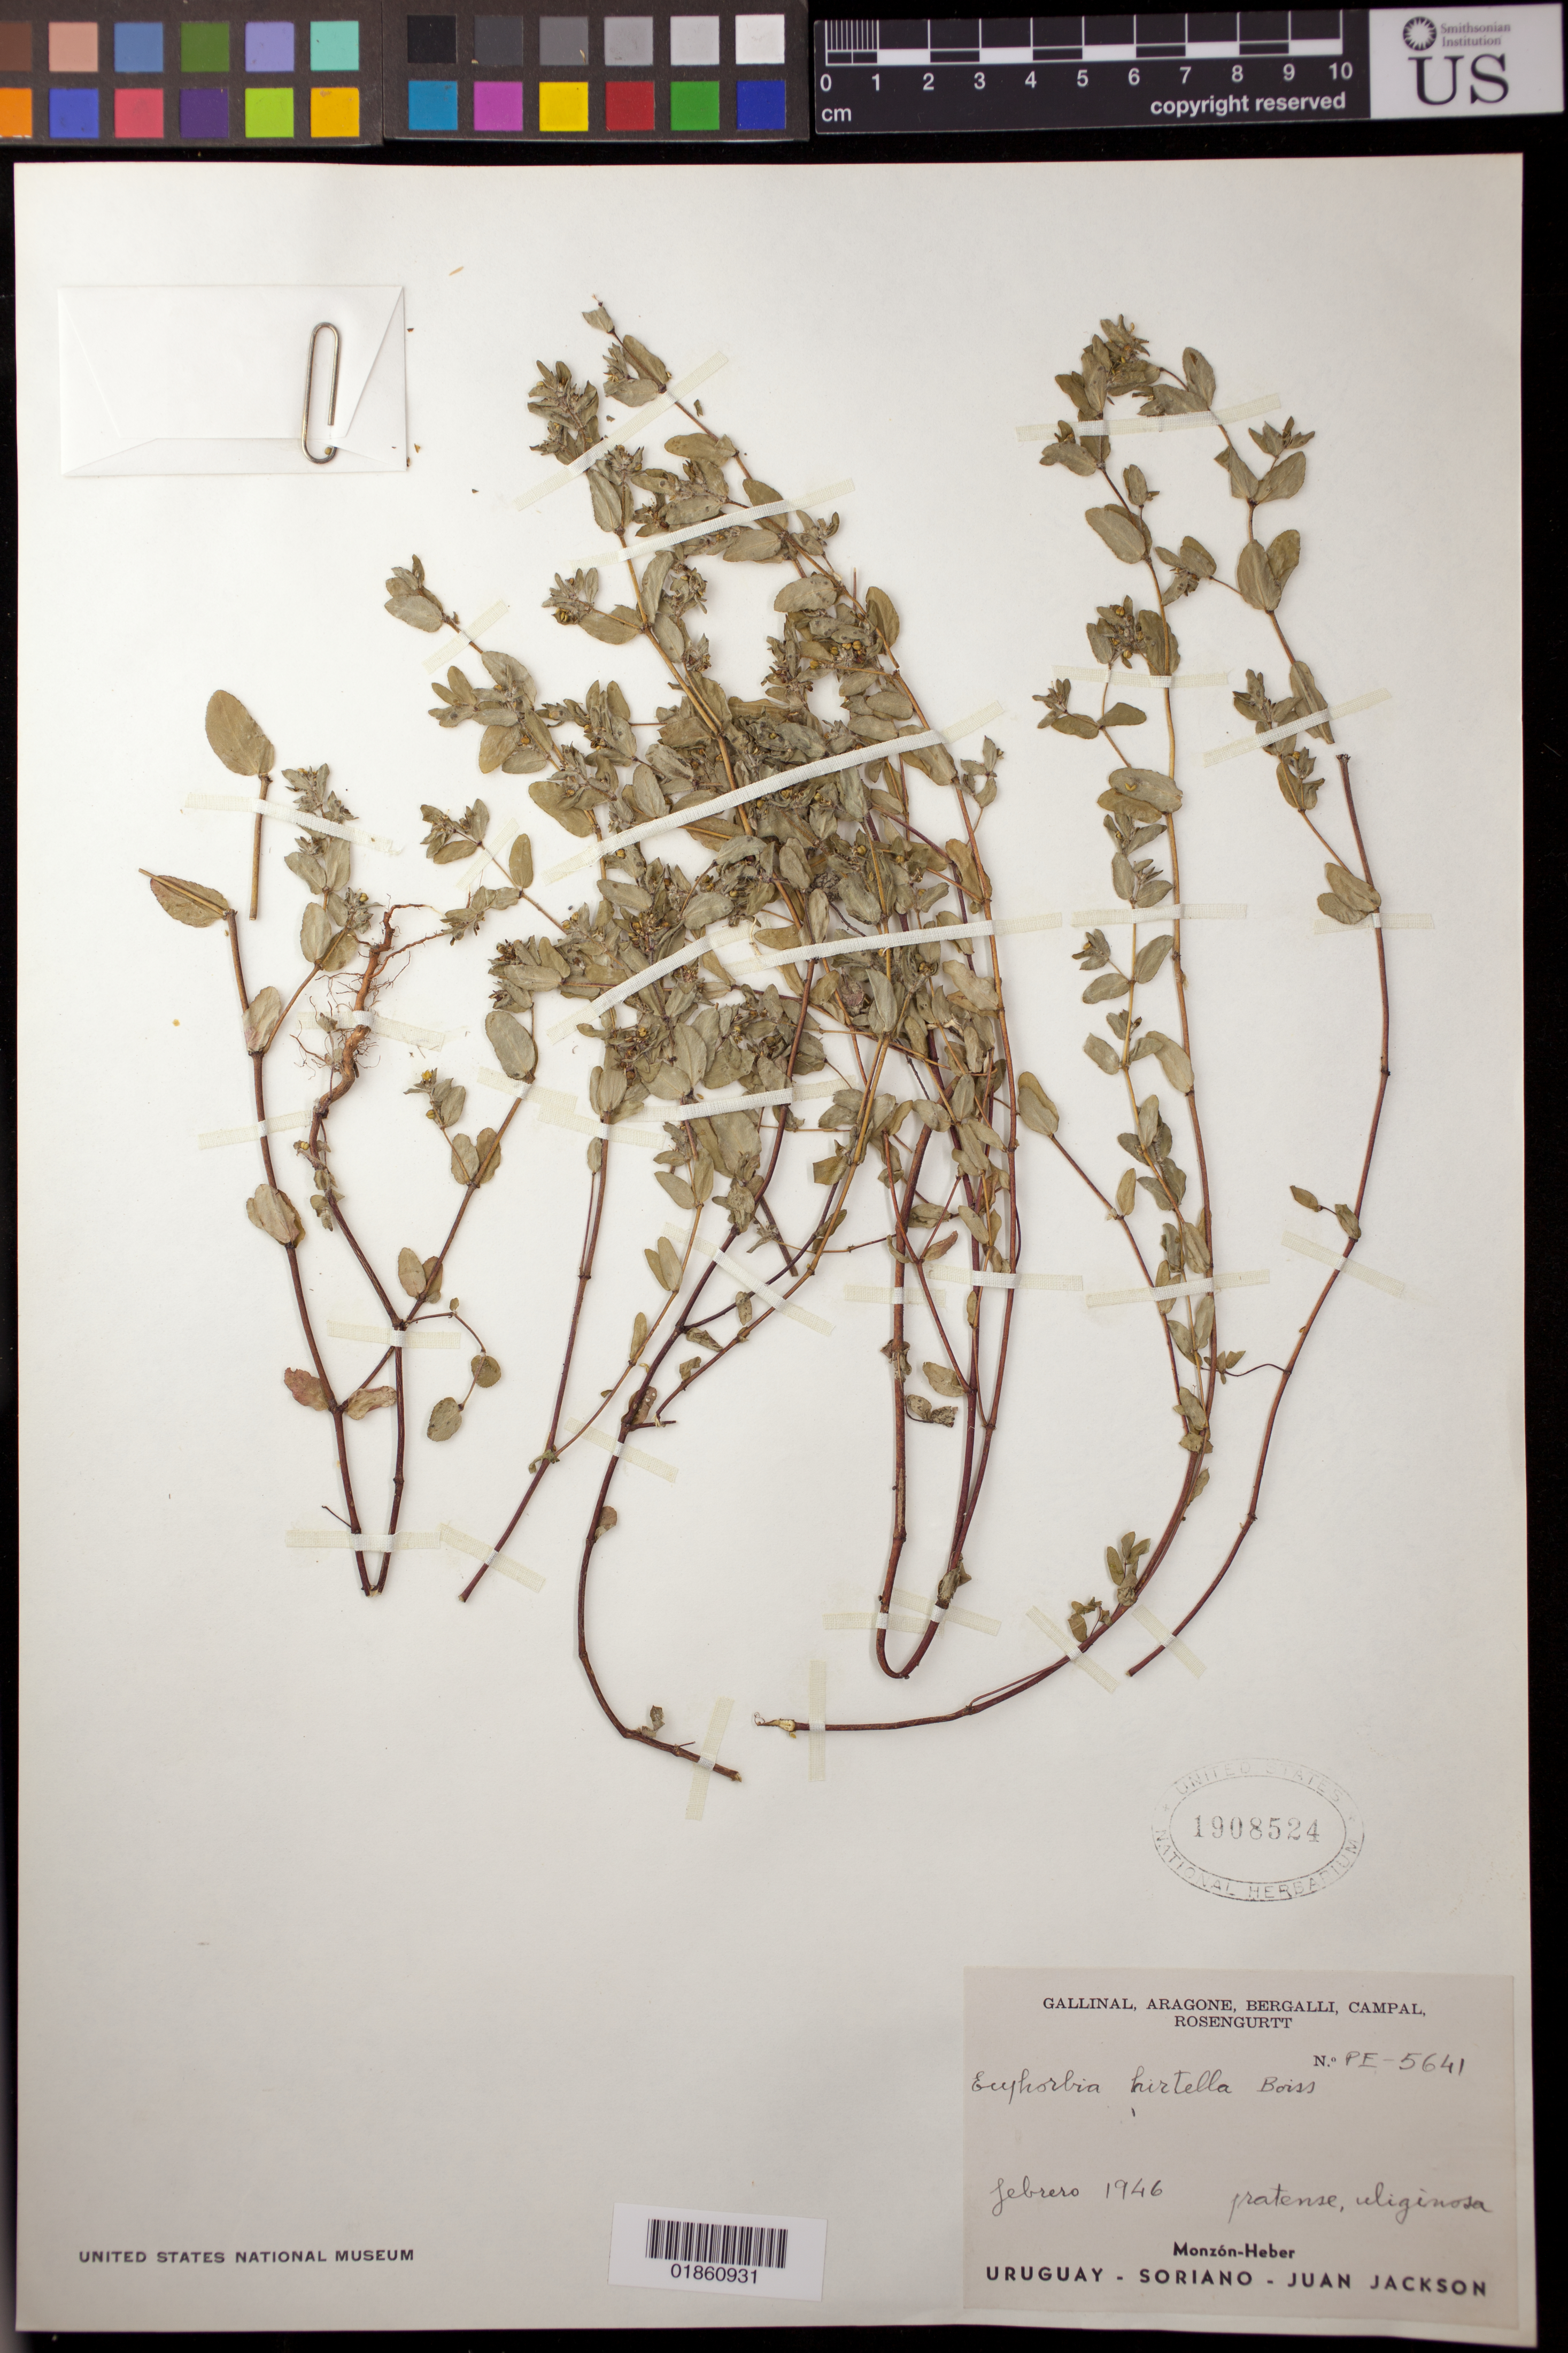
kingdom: Plantae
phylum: Tracheophyta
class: Magnoliopsida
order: Malpighiales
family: Euphorbiaceae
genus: Euphorbia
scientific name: Euphorbia hirtella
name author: Boiss.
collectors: R. Gallinal, E. Aragone, -- Bergalli, -- Campal & B. Rosengurtt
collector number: PE-5641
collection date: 1946-02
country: Uruguay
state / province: Soriano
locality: Juan Jackson, Monzón-Heber [Estancia Monzon Heber]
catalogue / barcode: US 1908524